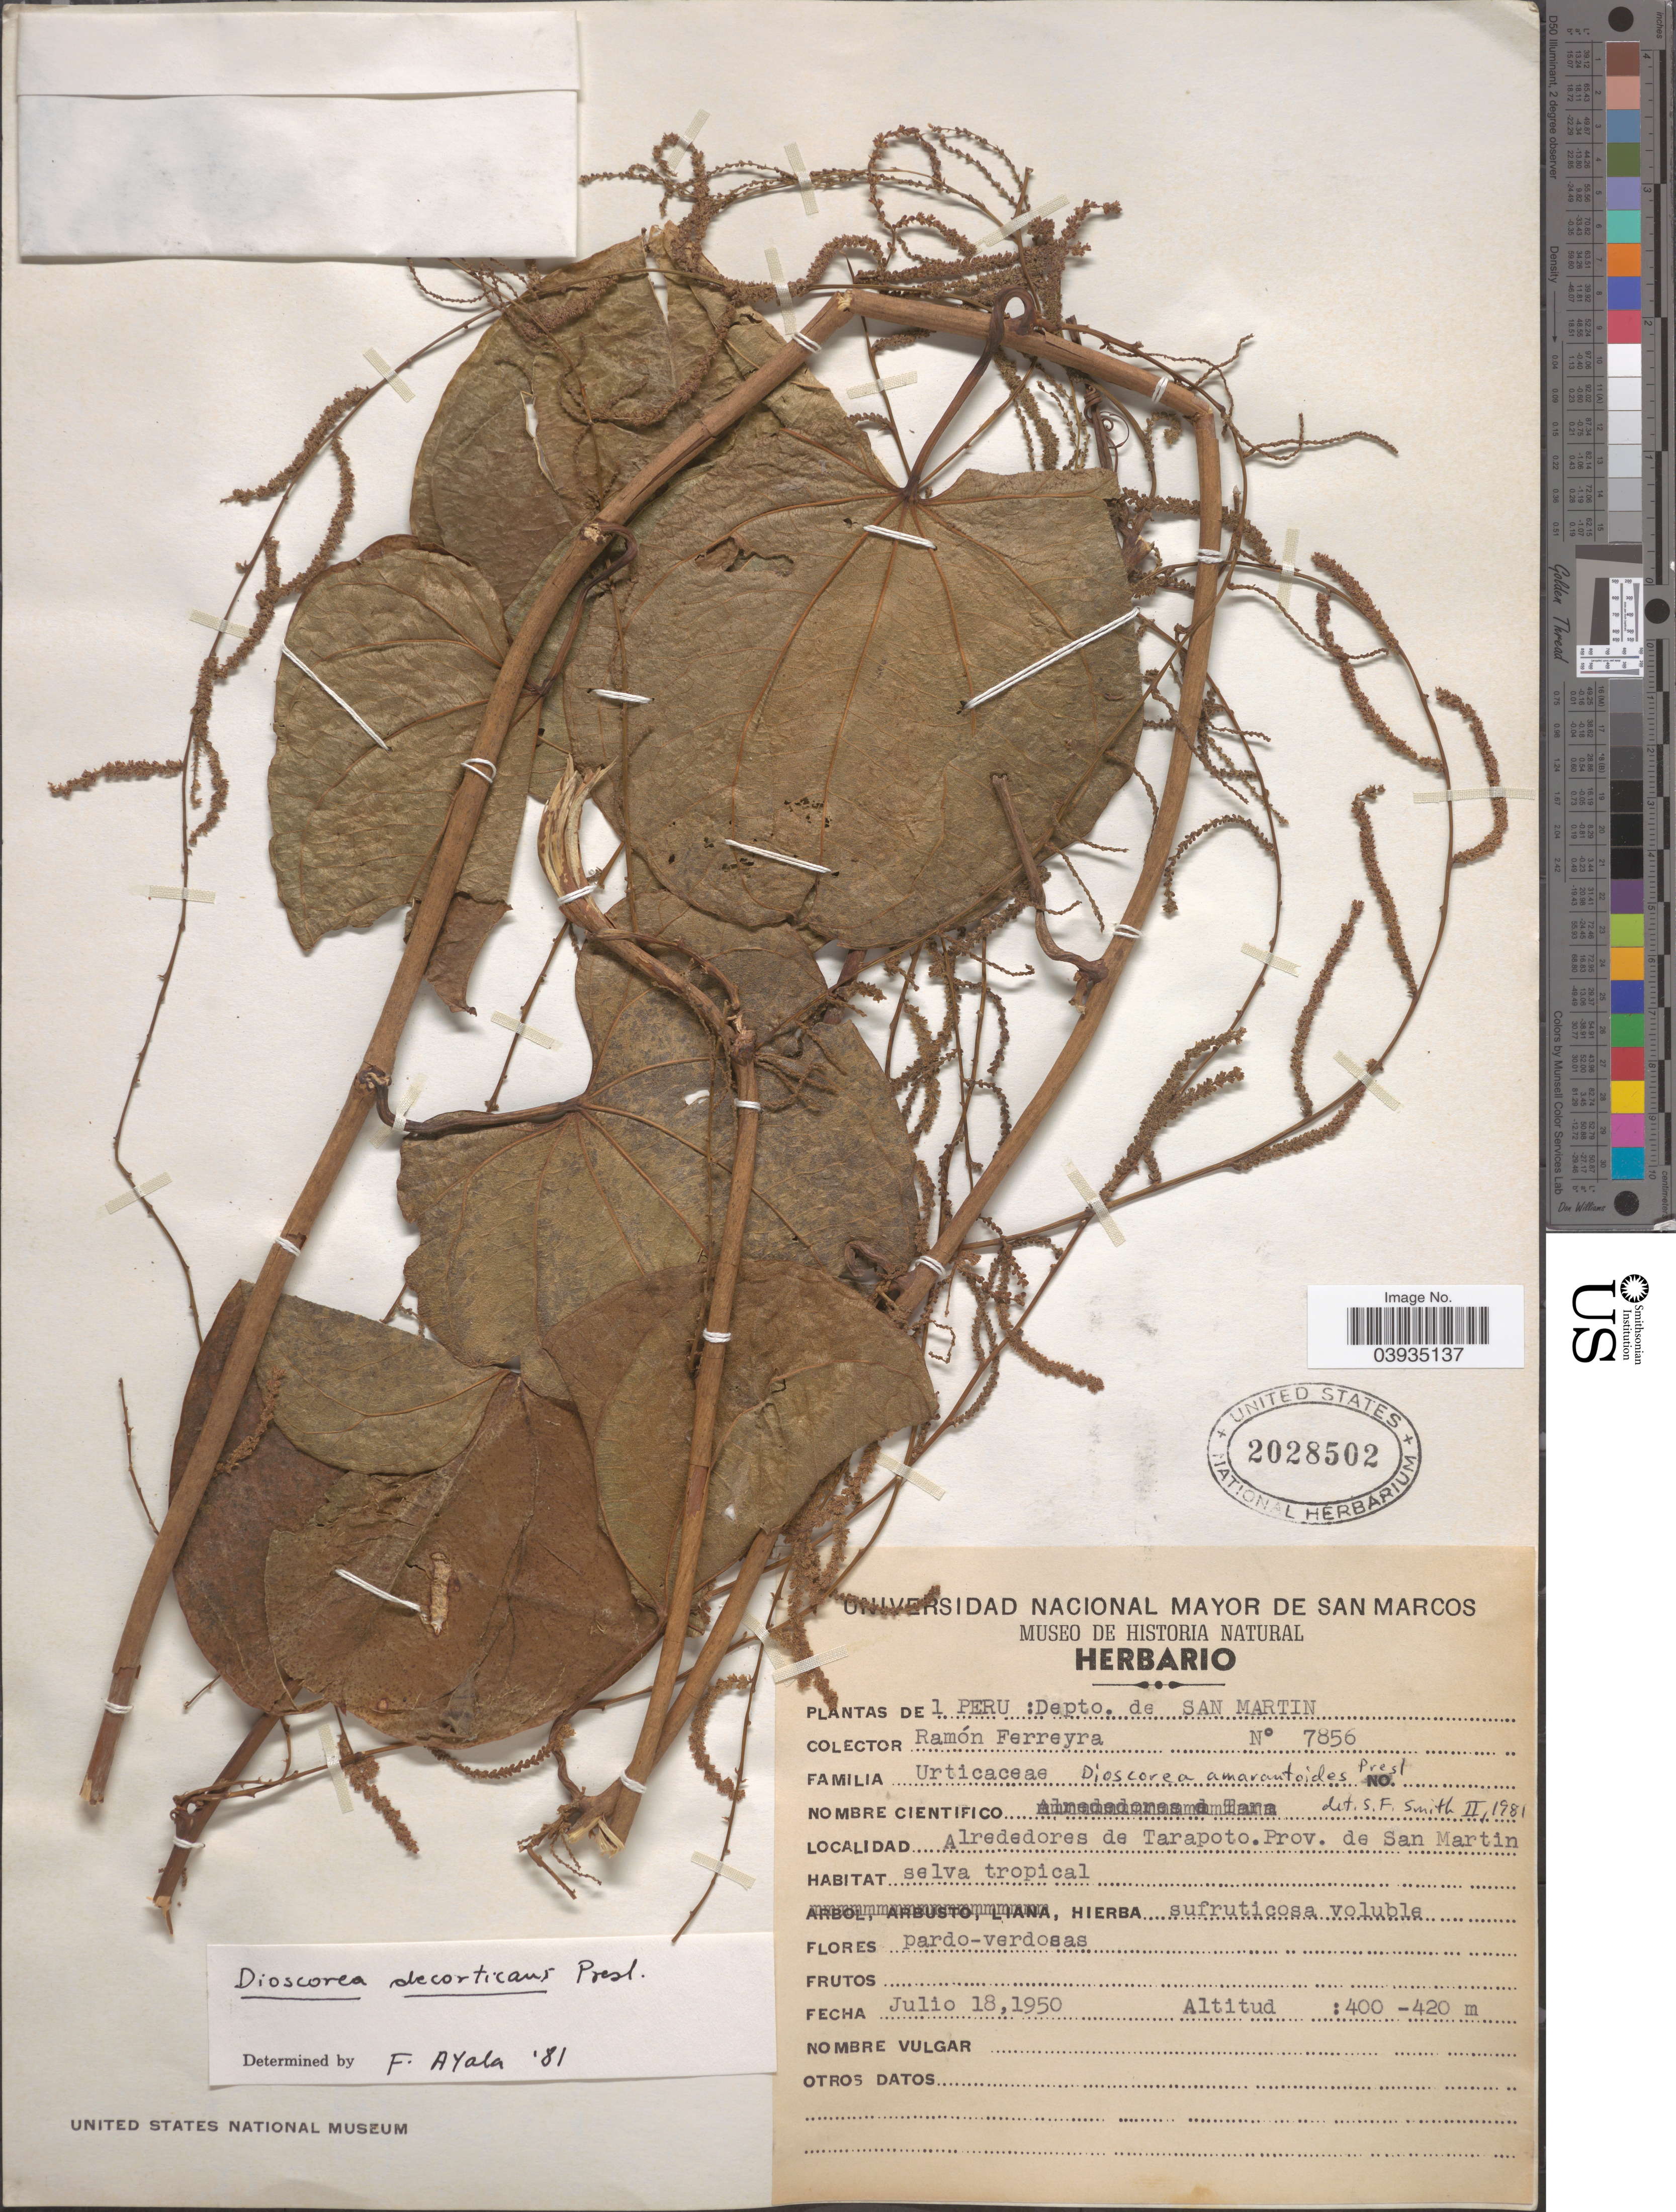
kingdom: Plantae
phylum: Tracheophyta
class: Liliopsida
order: Dioscoreales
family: Dioscoreaceae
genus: Dioscorea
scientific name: Dioscorea decorticans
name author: C. Presl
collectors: R. A. Ferreyra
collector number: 7856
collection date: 1950-07-18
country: Peru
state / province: San Martín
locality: Depto. de San Martin. Alrededores de Tarapoto. Prov. de San Martin.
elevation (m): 400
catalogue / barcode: US 2028502